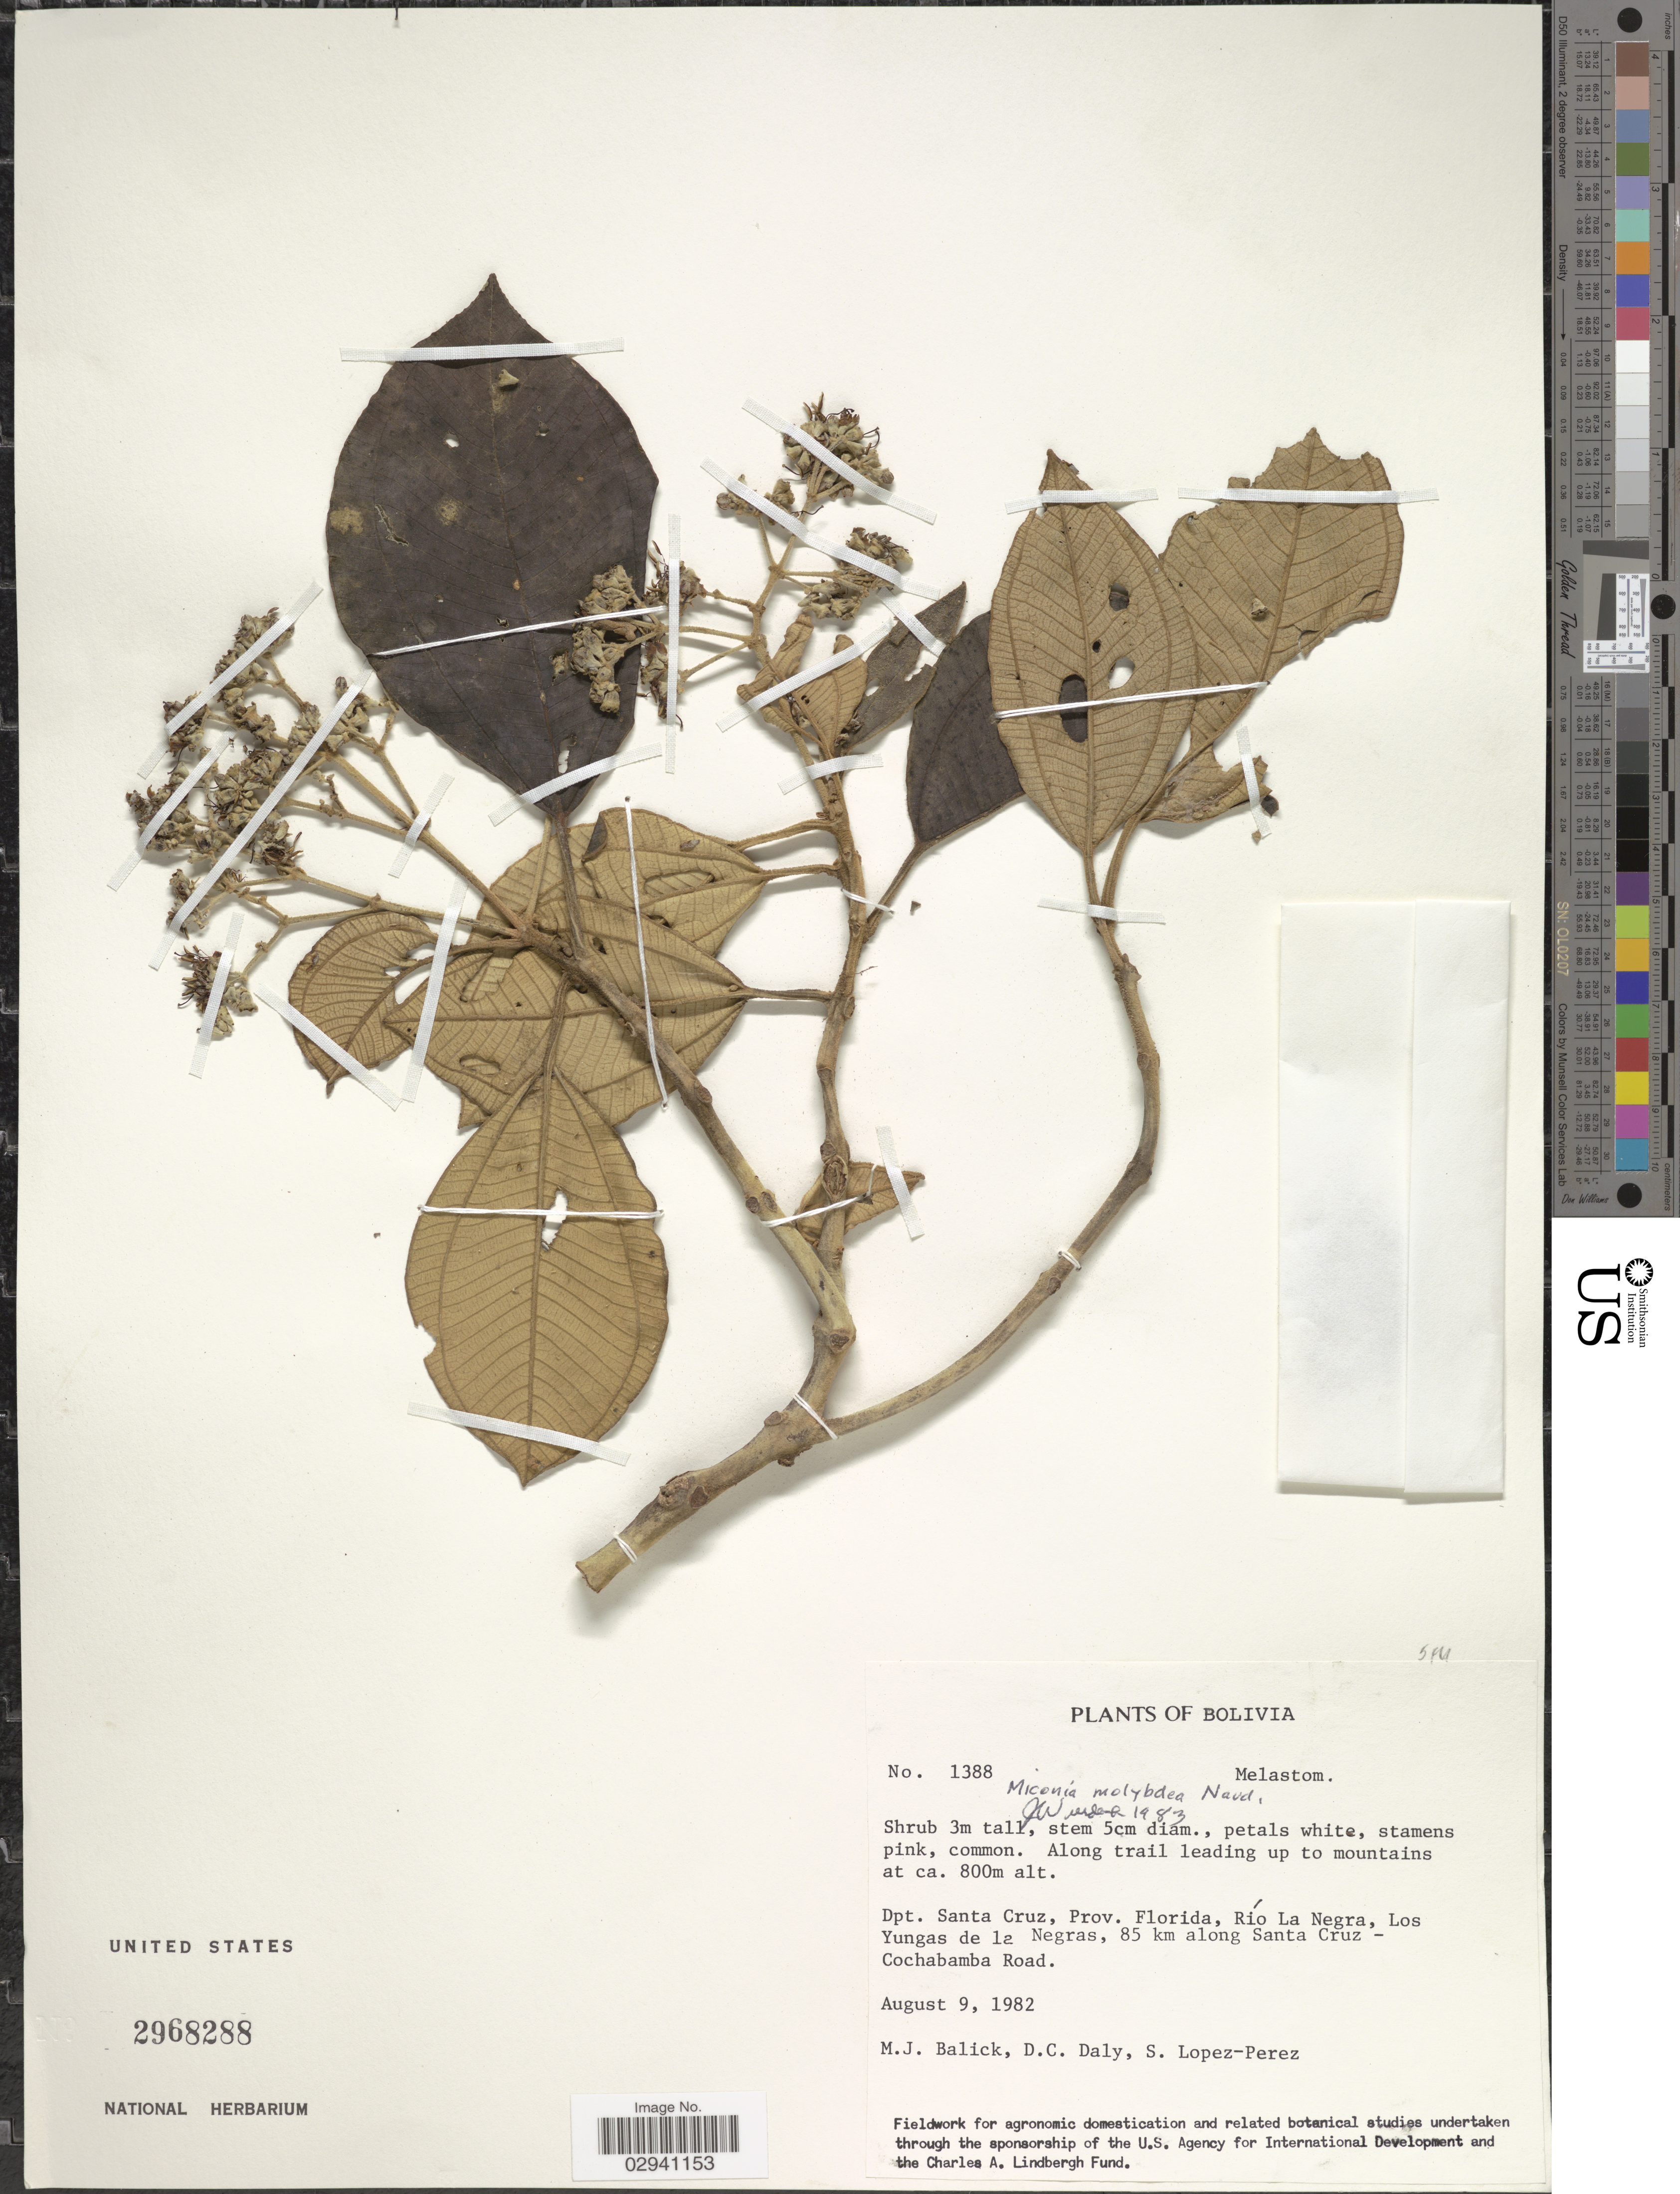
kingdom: Plantae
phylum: Tracheophyta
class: Magnoliopsida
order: Myrtales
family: Melastomataceae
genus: Miconia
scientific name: Miconia molybdea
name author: Naudin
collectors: M. J. Balick, D. C. Daly & S. Lopez-Perez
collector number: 1388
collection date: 1982-08-09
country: Bolivia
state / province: Santa Cruz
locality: Dpt. Santa Cruz, Prov. Florida, Río La Negra, Los Yungas de la Negras, 85 km along Santa Cruz - Cochabamba Road.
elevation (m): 800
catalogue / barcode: US 2968288